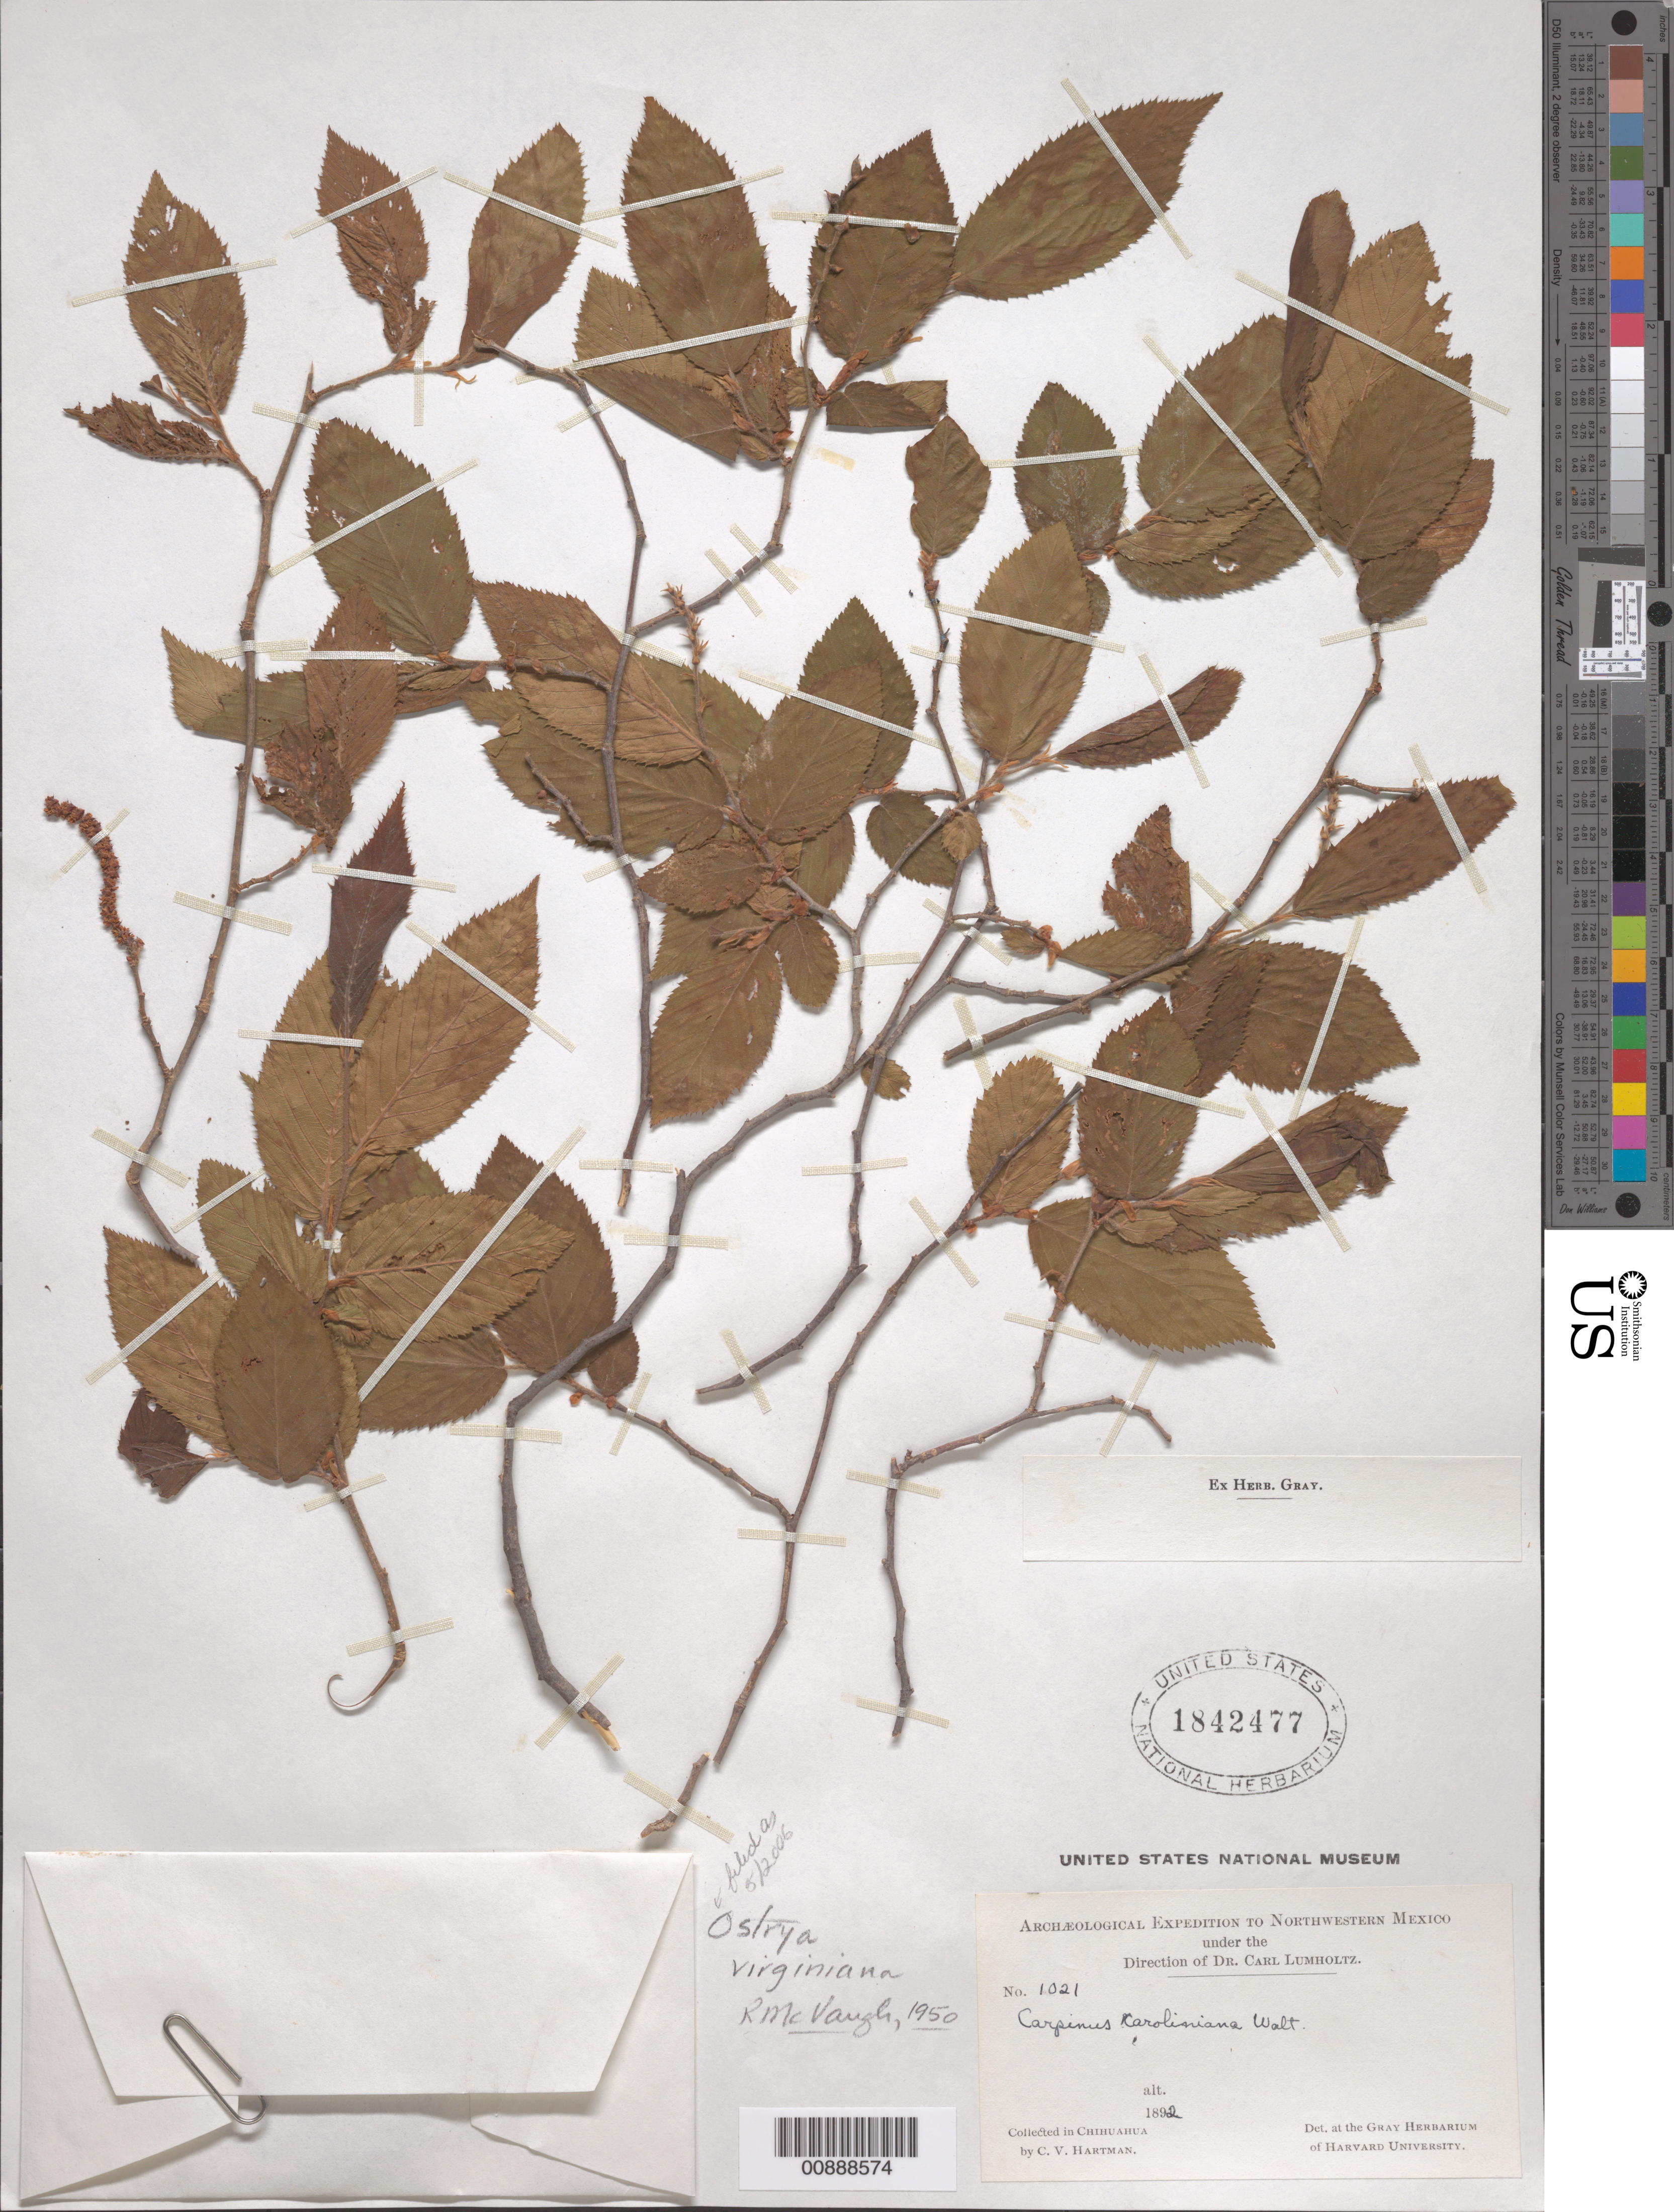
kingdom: Plantae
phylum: Tracheophyta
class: Magnoliopsida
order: Fagales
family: Betulaceae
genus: Ostrya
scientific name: Ostrya virginiana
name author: (Mill.) K. Koch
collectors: C. V. Hartman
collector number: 1021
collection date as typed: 1892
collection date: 1892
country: Mexico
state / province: Chihuahua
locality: Chihuahua.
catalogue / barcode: US 1842477